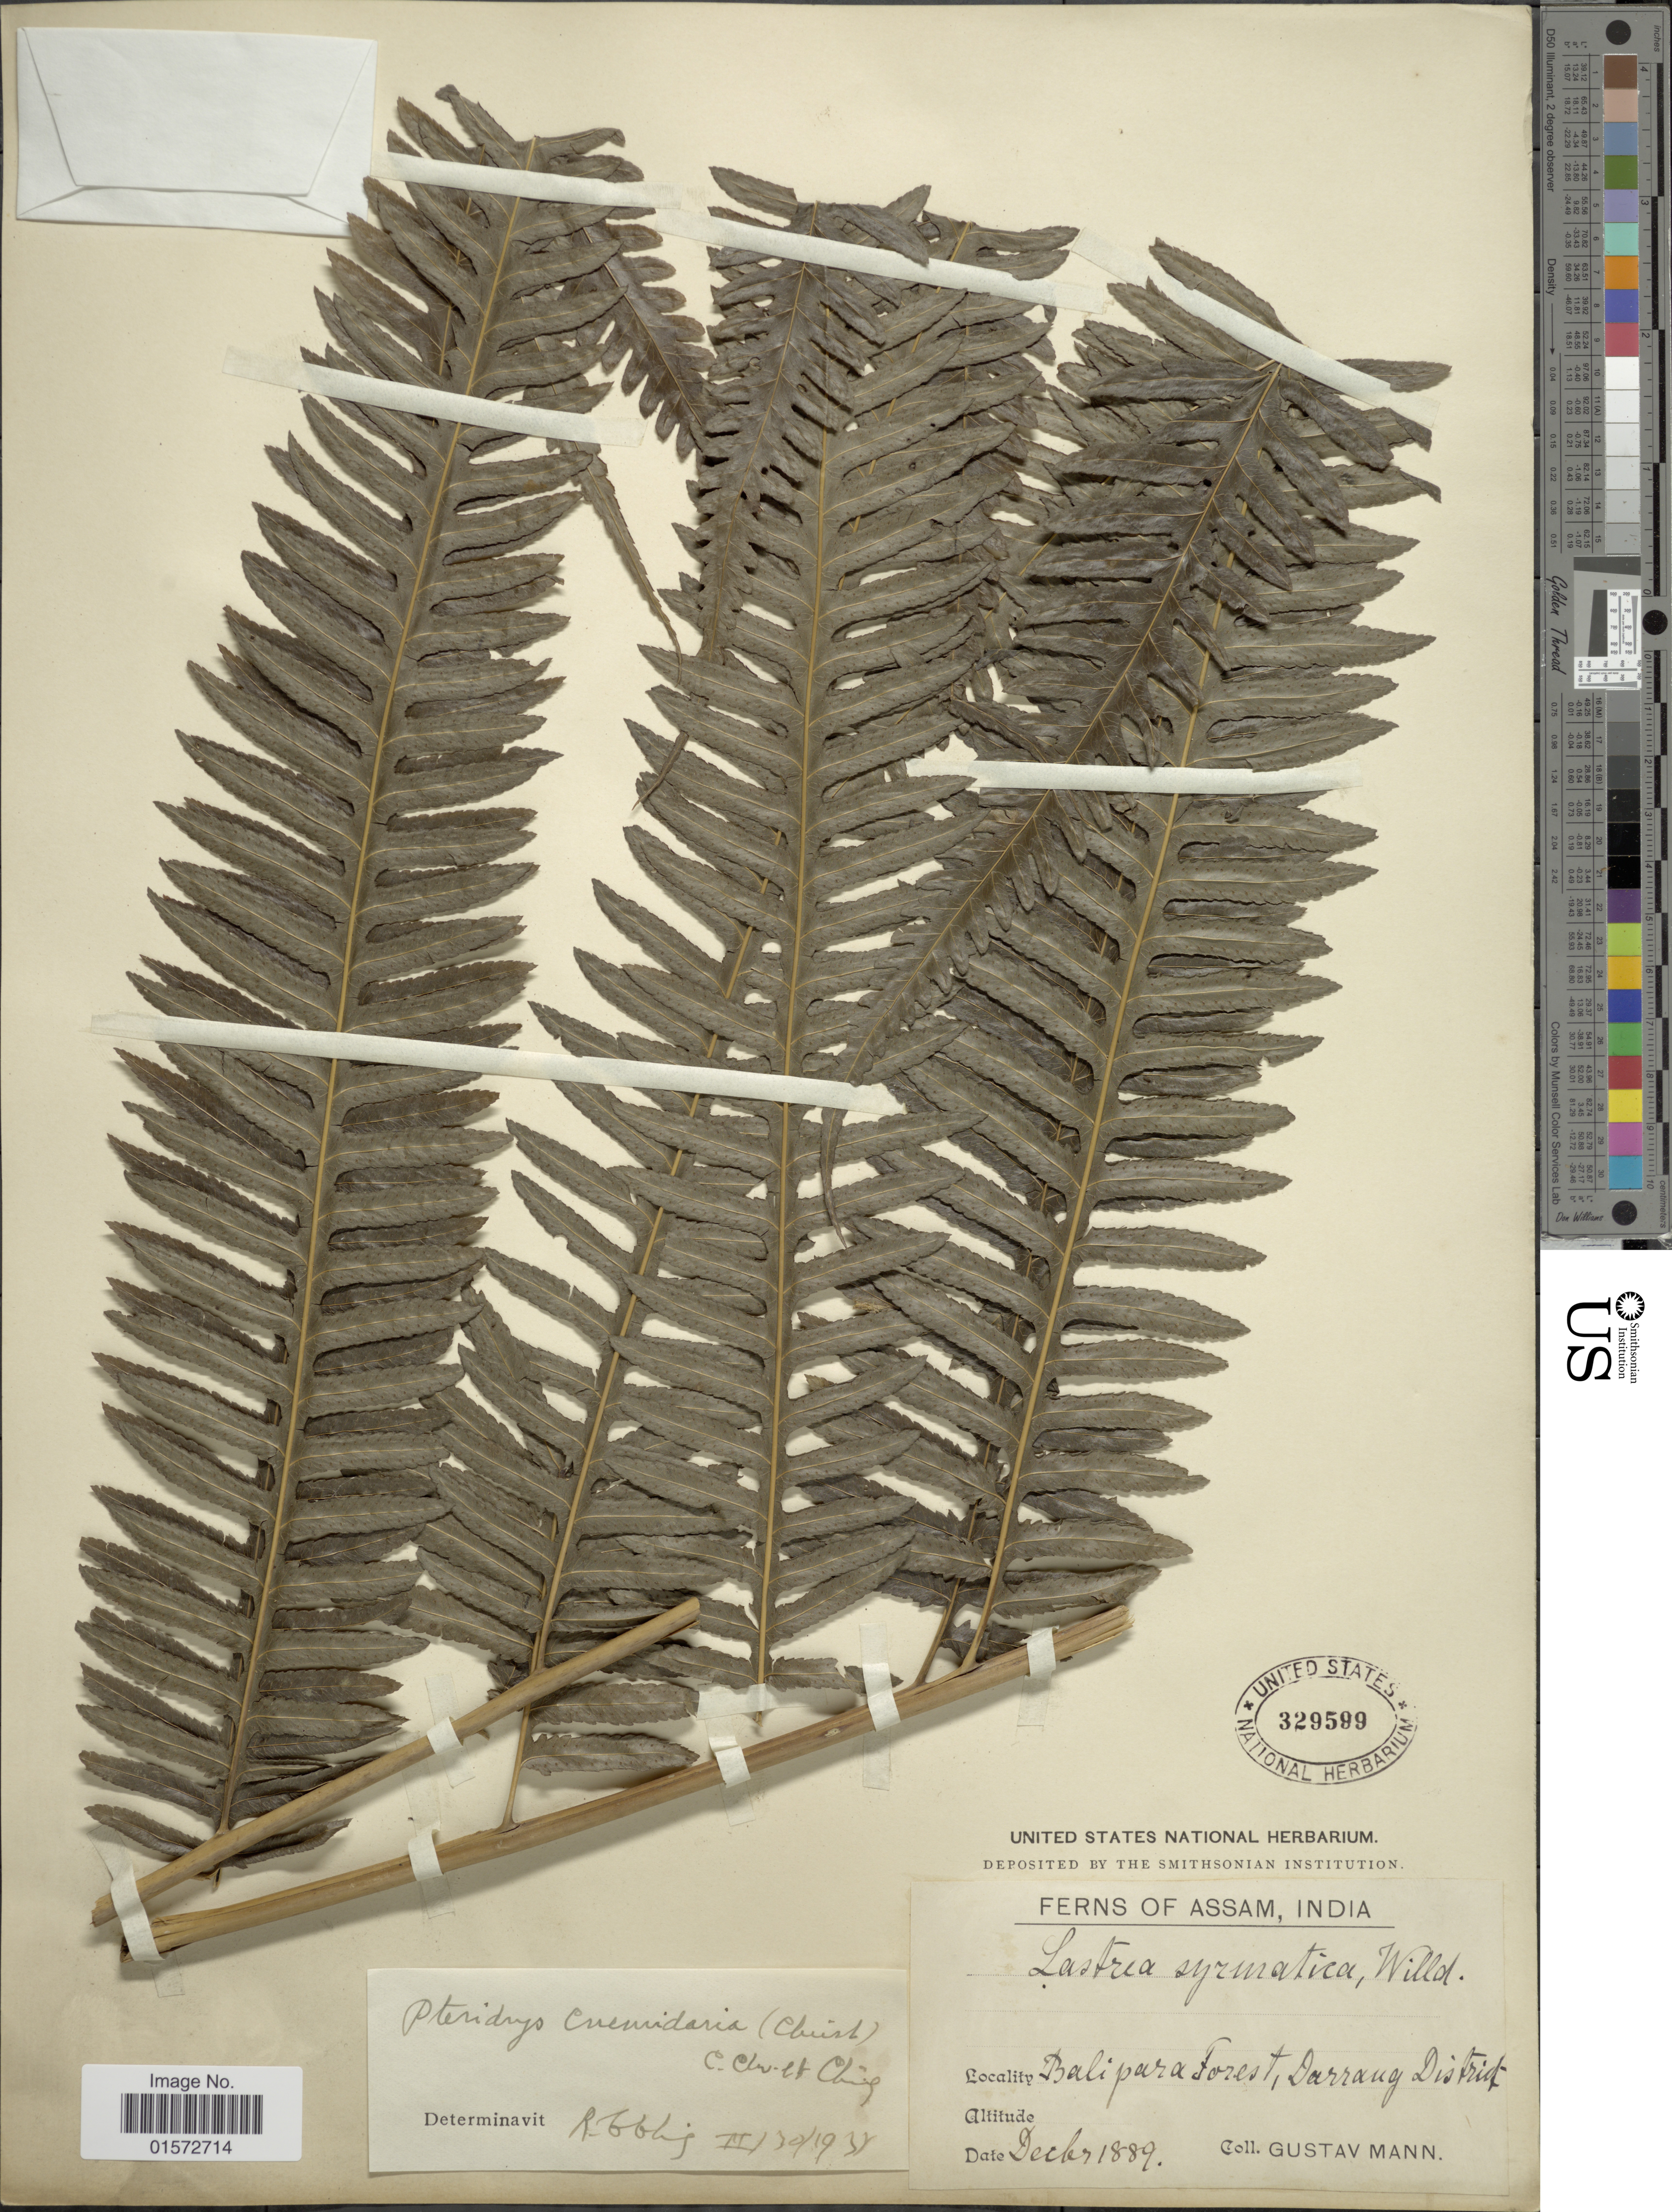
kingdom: Plantae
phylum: Tracheophyta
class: Polypodiopsida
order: Polypodiales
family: Tectariaceae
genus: Pteridrys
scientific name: Pteridrys cnemidaria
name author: (Christ) C. Chr. & Ching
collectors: G. Mann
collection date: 1889-12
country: India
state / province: Assam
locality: Bali para Forest, Darrang District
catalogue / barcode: US 329599